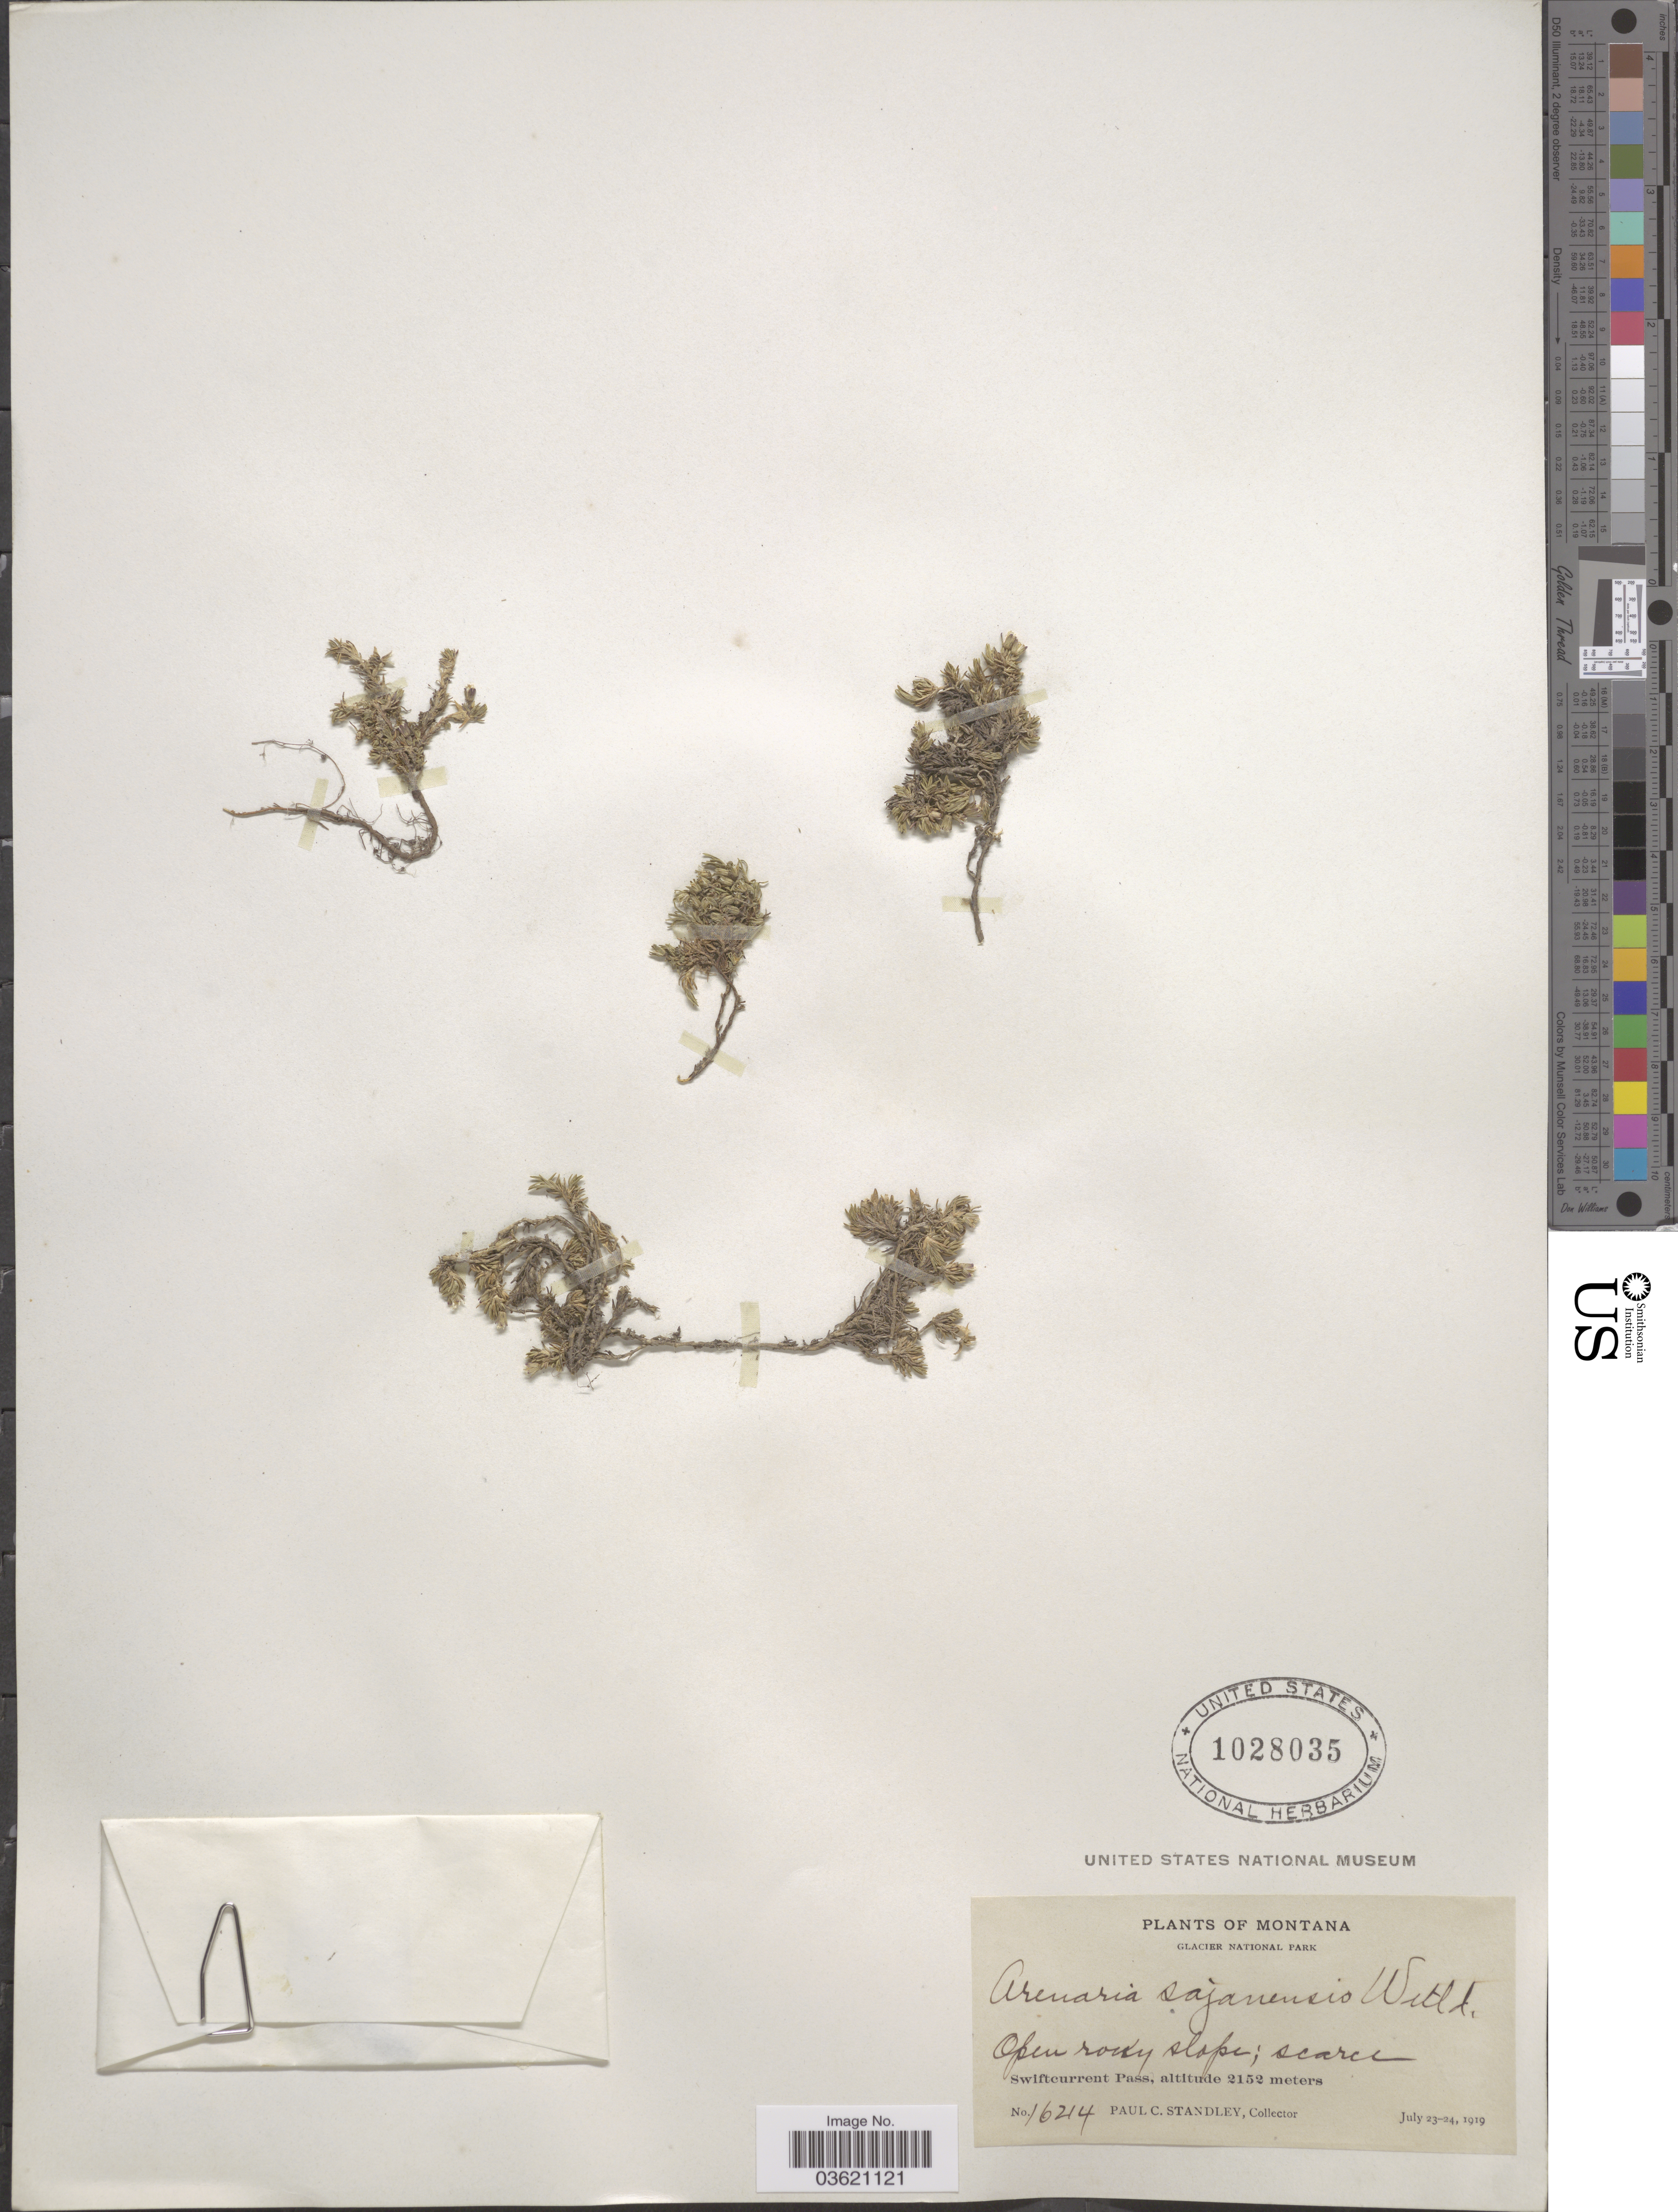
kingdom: Plantae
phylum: Tracheophyta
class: Magnoliopsida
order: Caryophyllales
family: Caryophyllaceae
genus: Cherleria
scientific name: Cherleria biflora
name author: (L.) A.J. Moore & Dillenb.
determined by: Strong, M. T., (US), Smithsonian Institution - National Museum of Natural History (UNITED STATES)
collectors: P. C. Standley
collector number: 16214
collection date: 1919-07-23/1919-07-24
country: United States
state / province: Montana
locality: Glacier National Park. Swiftcurrent Pass.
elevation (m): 2152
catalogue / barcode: US 1028035